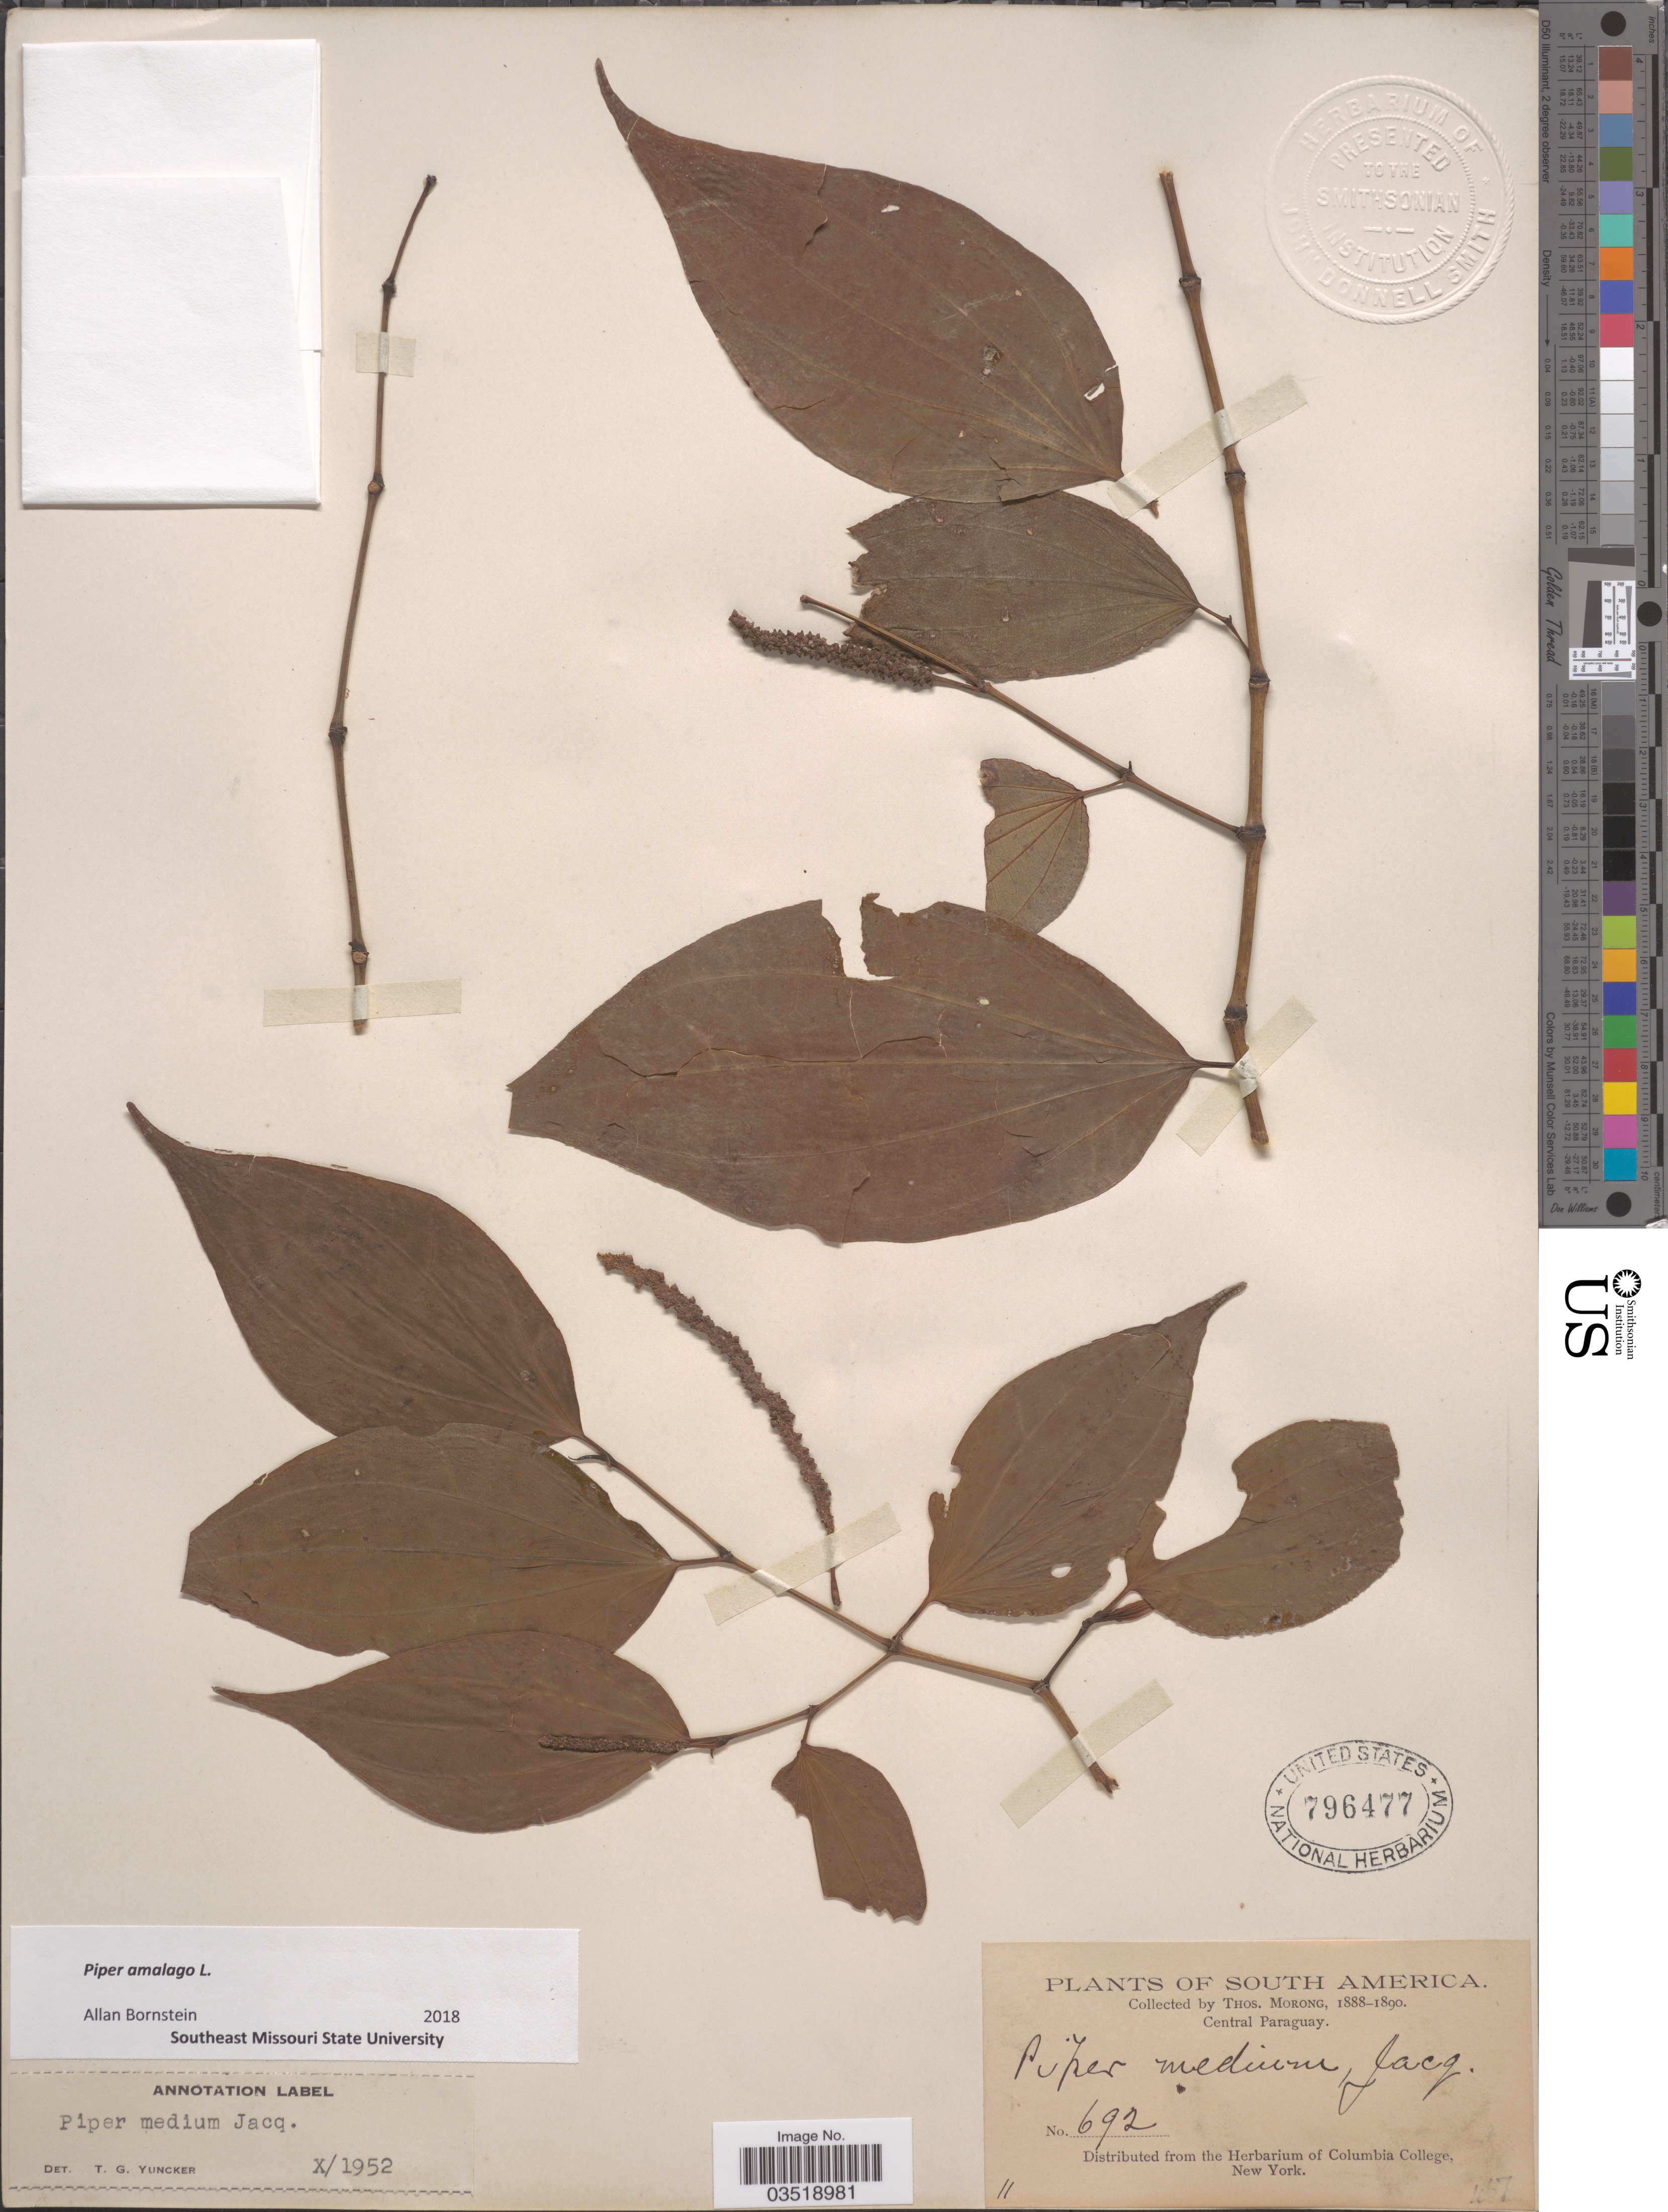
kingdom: Plantae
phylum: Tracheophyta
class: Magnoliopsida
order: Piperales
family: Piperaceae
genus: Piper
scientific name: Piper amalago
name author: L.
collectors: ex herb. T. Morong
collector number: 692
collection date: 1888/1890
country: Paraguay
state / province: Central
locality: Central Paraguay.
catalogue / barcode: US 796477